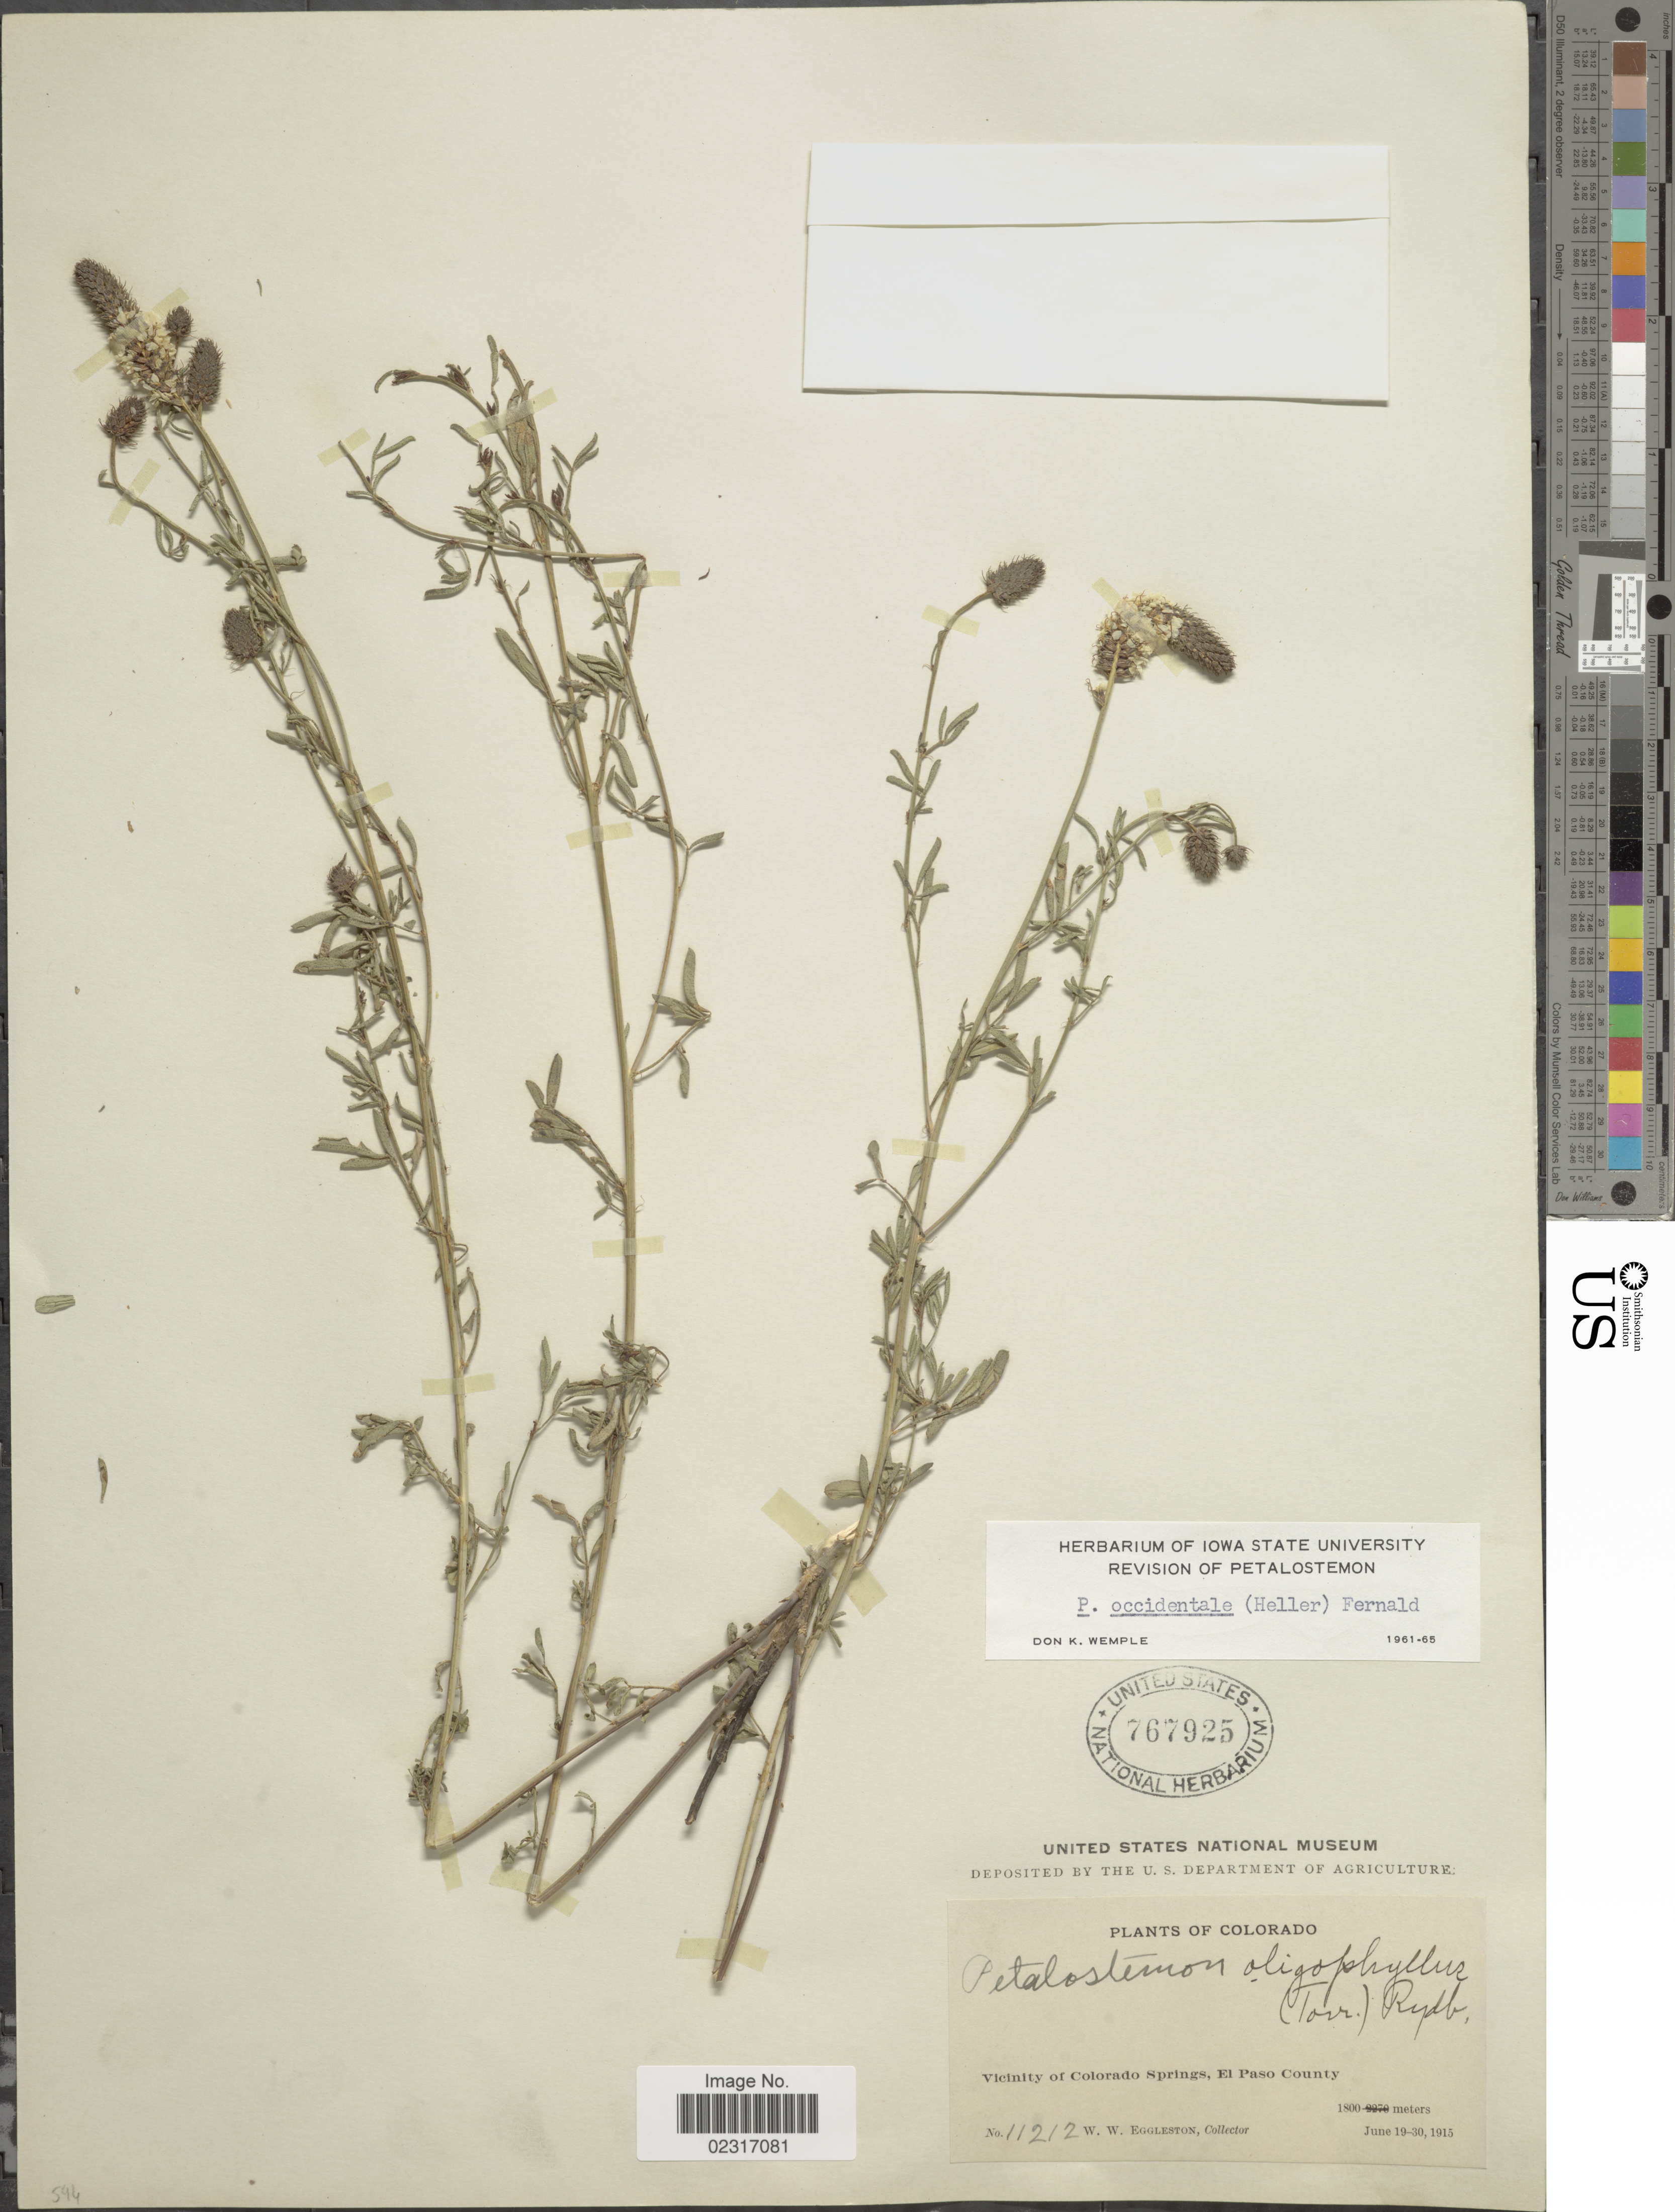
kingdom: Plantae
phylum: Tracheophyta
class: Magnoliopsida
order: Fabales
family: Fabaceae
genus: Dalea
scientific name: Dalea candida var. oligophylla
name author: (Torr) Shinners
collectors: W. W. Eggleston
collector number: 11212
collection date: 1915-06-19/1915-06-30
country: United States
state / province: Colorado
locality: Vicinity of Colorado Springs, El Paso County.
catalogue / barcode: US 767925